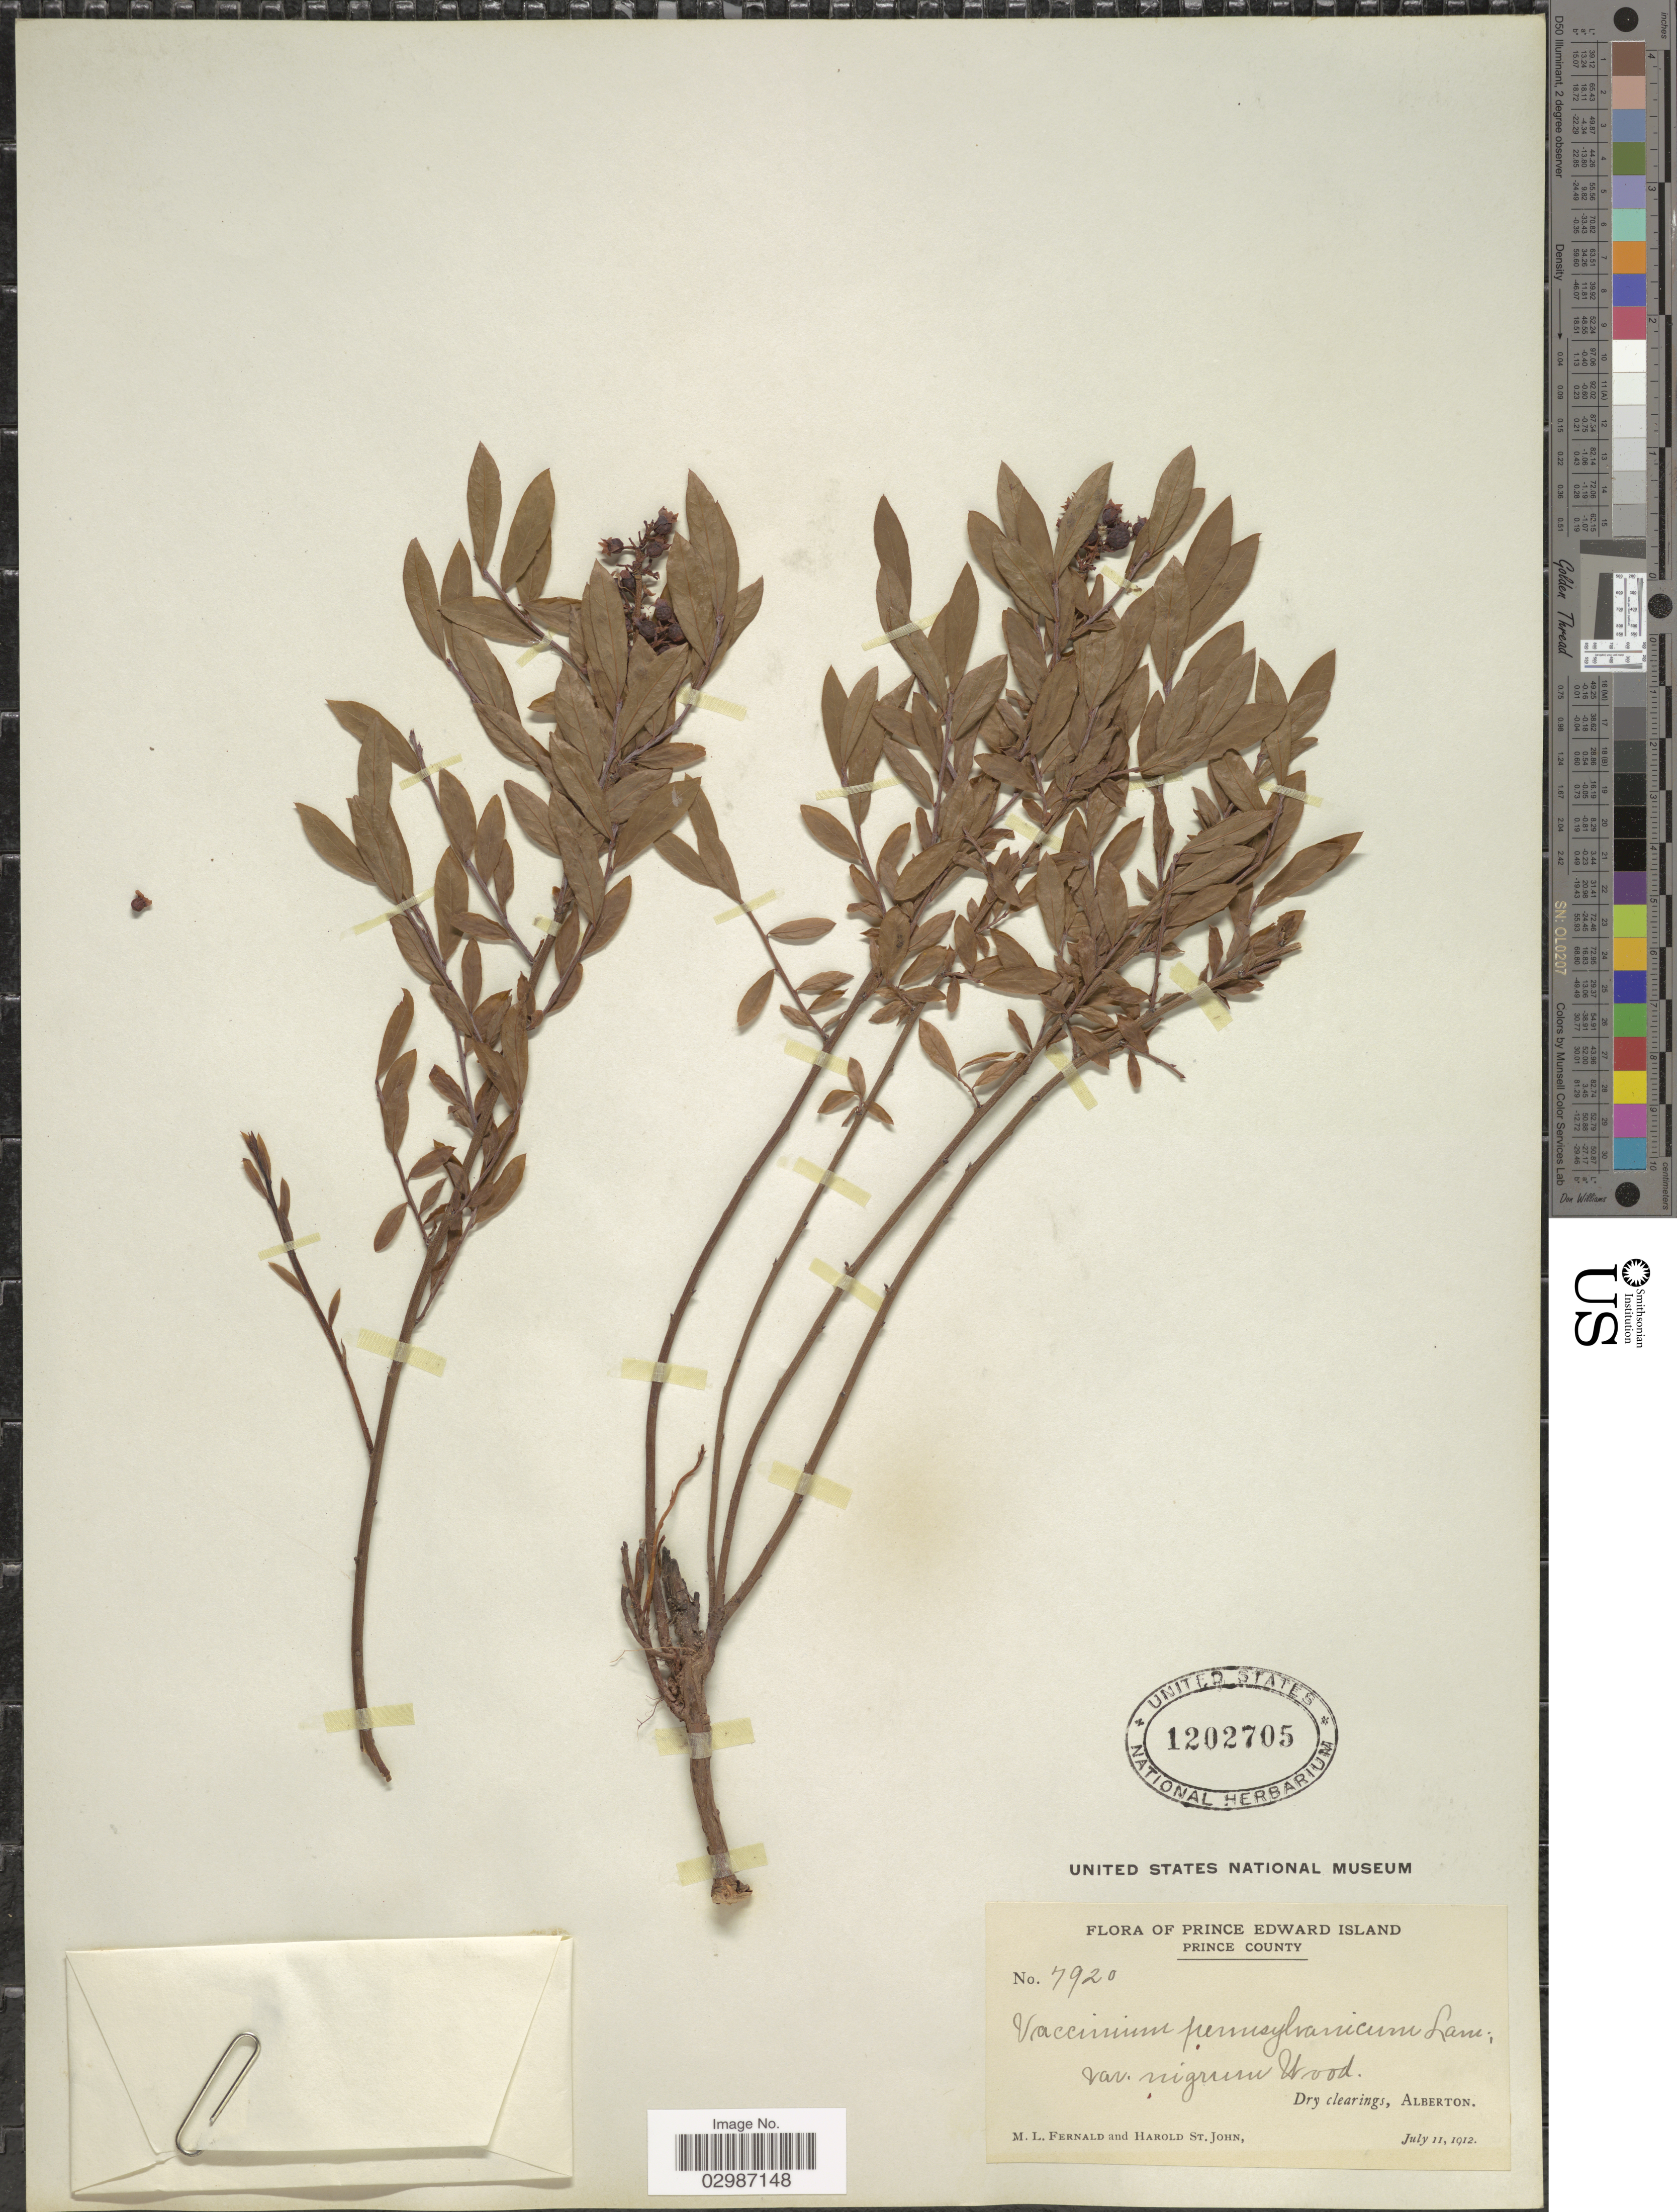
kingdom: Plantae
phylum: Tracheophyta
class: Magnoliopsida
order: Ericales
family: Ericaceae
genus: Vaccinium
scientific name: Vaccinium angustifolium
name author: Aiton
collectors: M. L. Fernald & H. St. John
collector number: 7920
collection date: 1912-07-11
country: Canada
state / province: Prince Edward Island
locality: Prince County. Dry clearings, Alberton.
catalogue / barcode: US 1202705